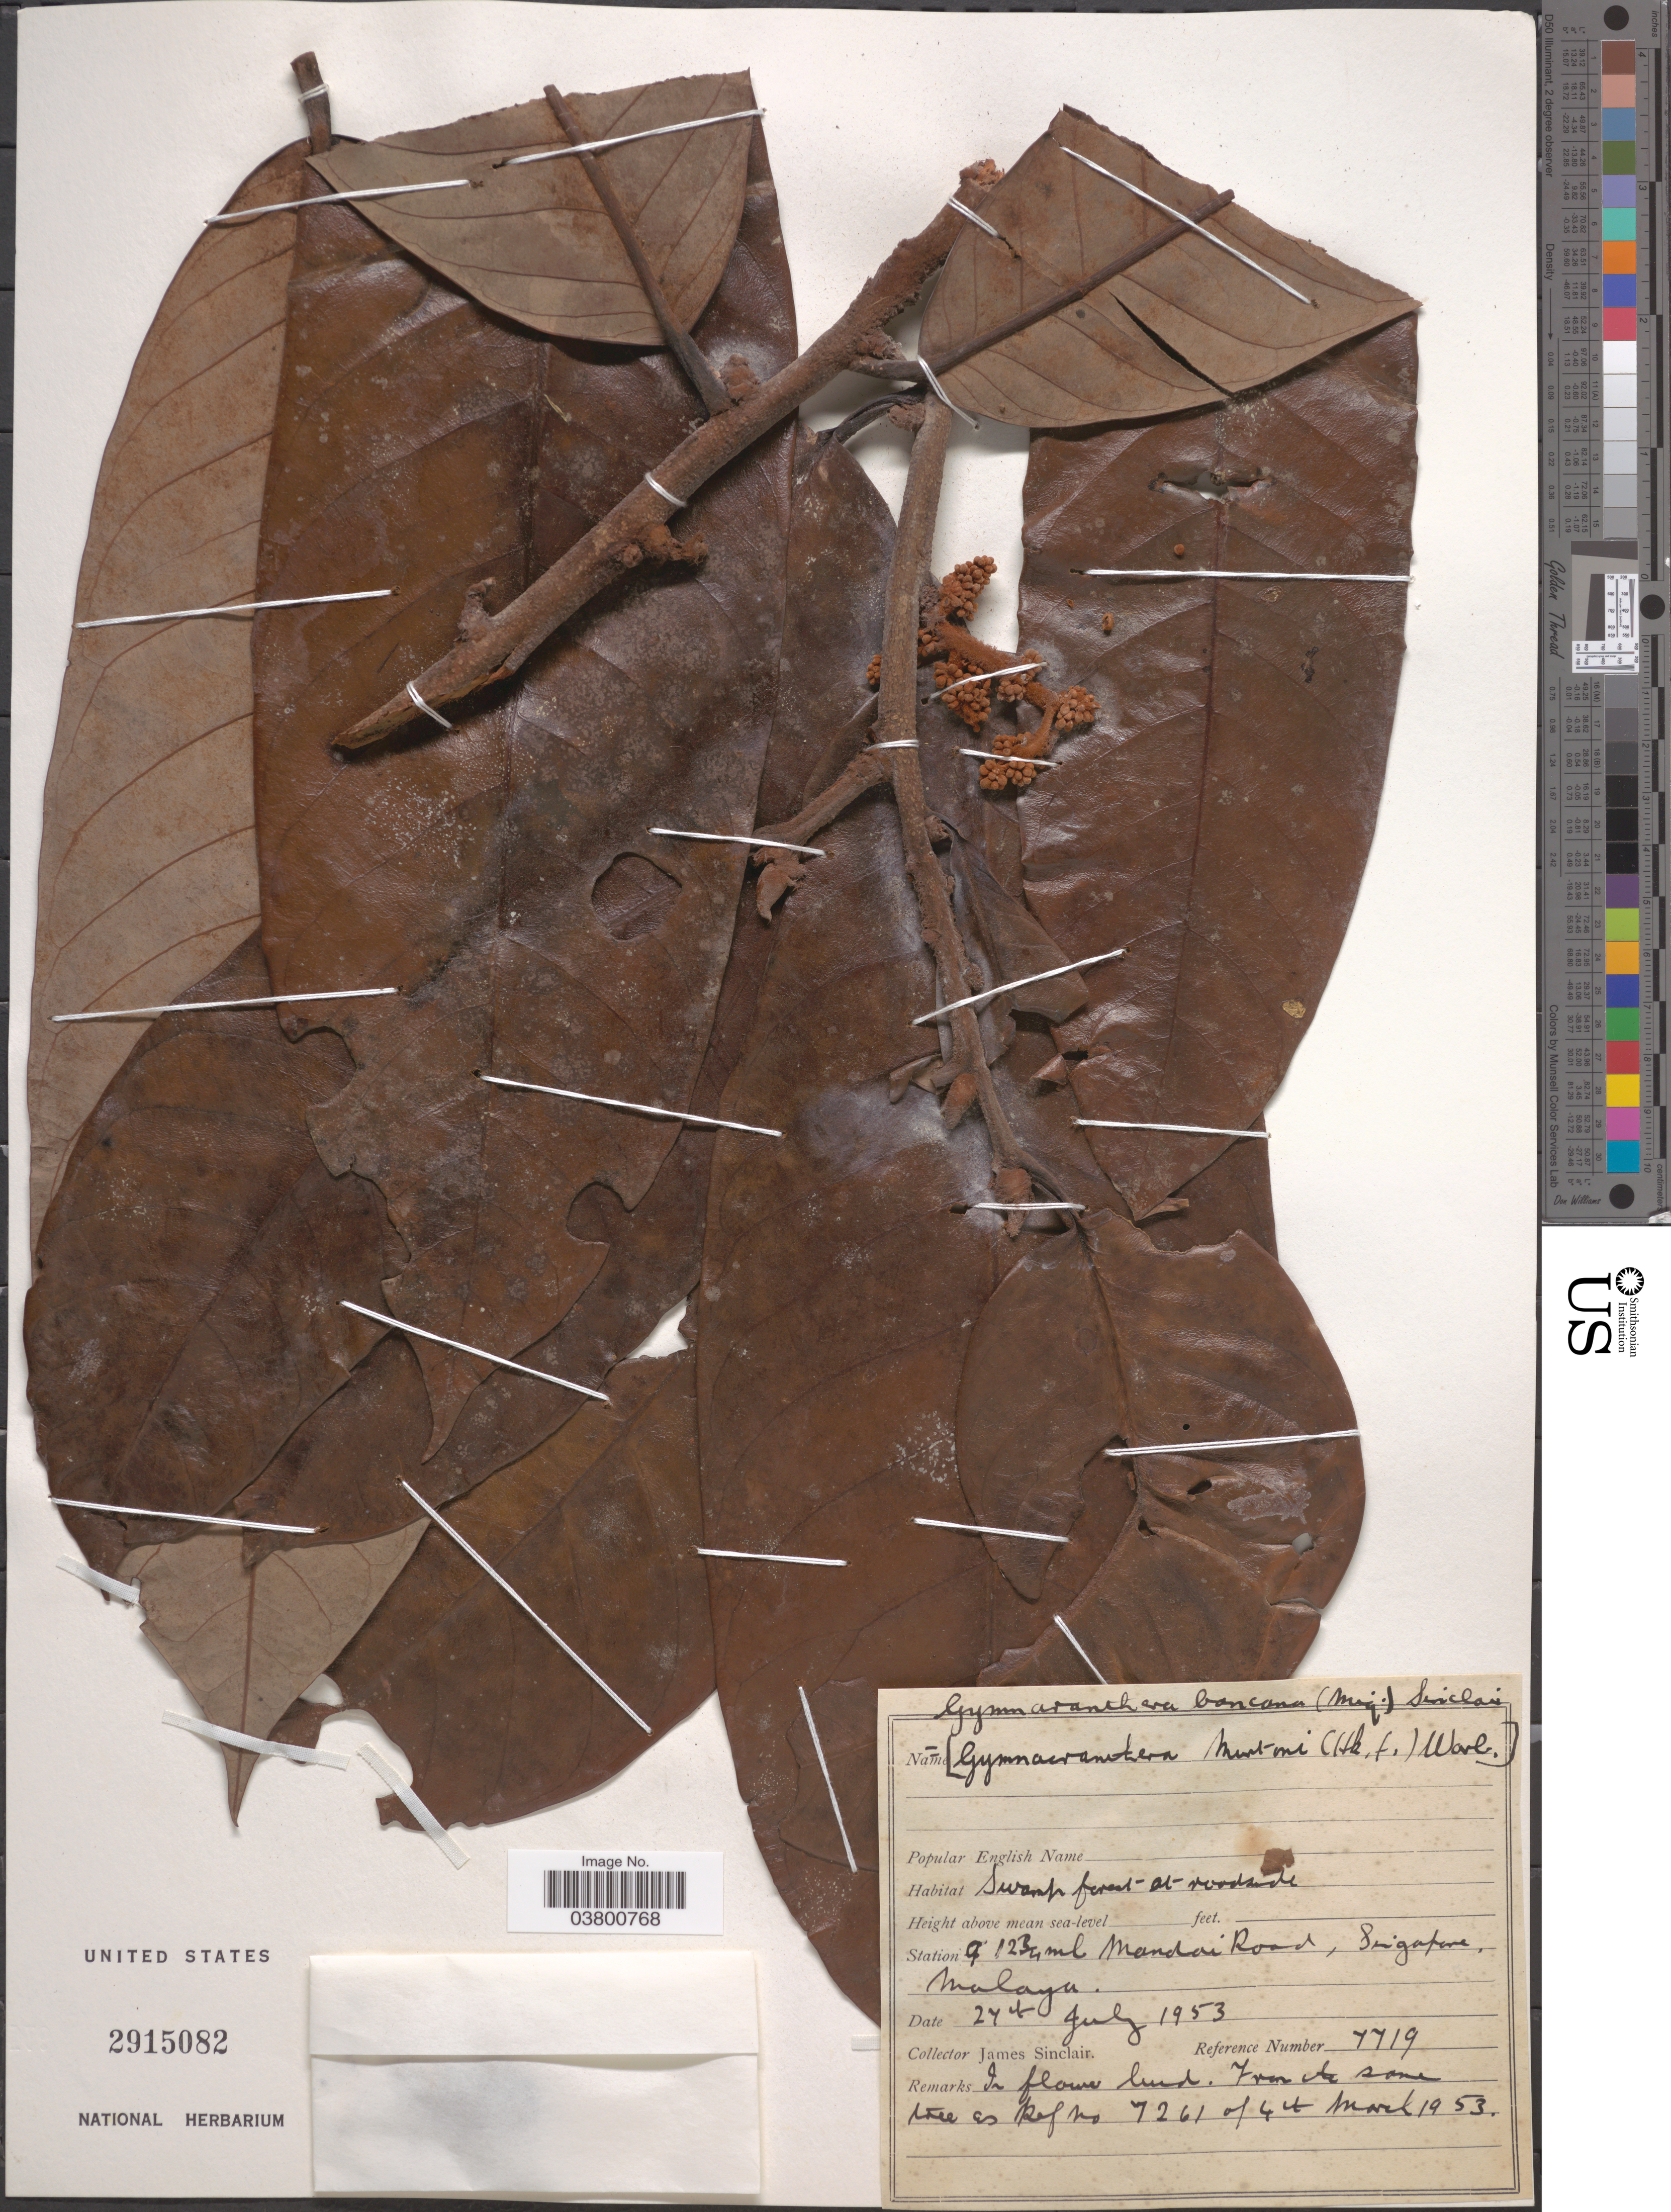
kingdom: Plantae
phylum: Tracheophyta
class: Magnoliopsida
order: Magnoliales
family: Myristicaceae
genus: Gymnacranthera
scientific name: Gymnacranthera bancana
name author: (Miq.) J. Sinclair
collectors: J. Sinclair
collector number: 7719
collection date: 1953-07-27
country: Singapore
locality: Station of [interpreted] 12¾ ml Mandai Road, Malaya.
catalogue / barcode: US 2915082